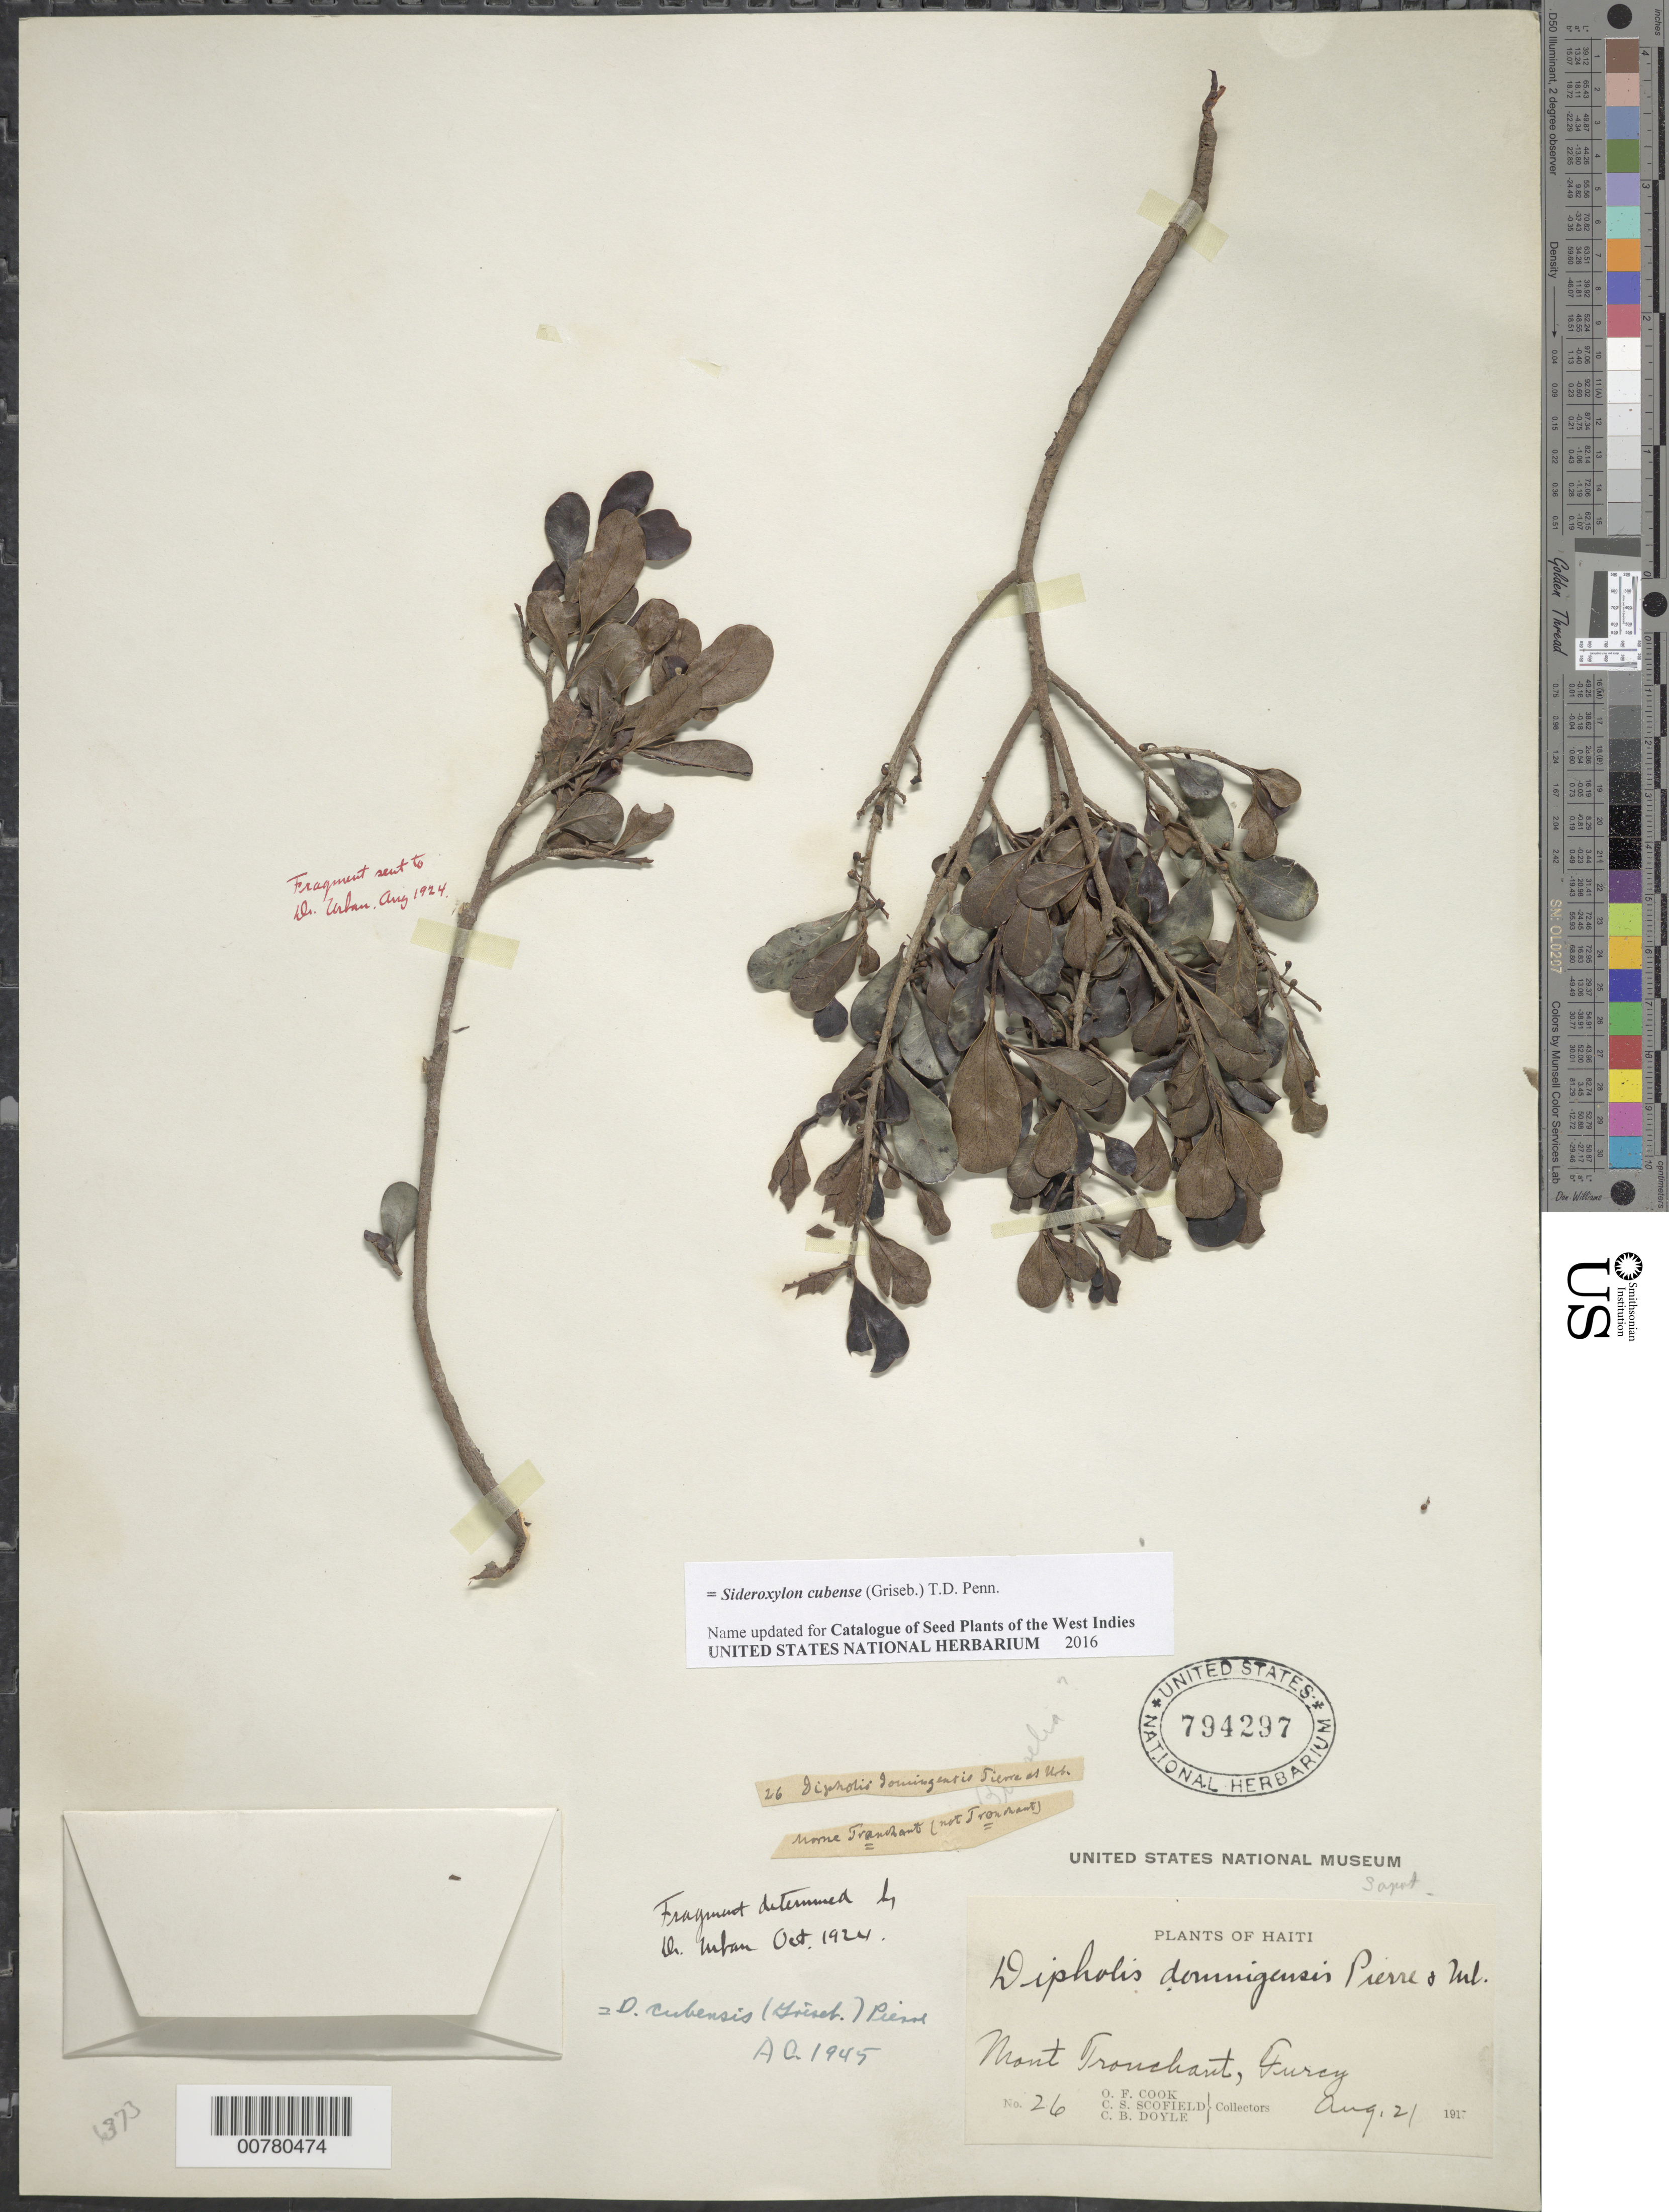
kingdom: Plantae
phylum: Tracheophyta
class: Magnoliopsida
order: Ericales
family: Sapotaceae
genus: Sideroxylon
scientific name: Sideroxylon cubense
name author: (Griseb.) T.D. Penn.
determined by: Cronquist, A. J.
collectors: O. F. Cook, C. Scofield & C. Doyle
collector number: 26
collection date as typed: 21 Aug 1917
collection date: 1917-08-21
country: Haiti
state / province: Óuest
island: Hispaniola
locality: Furcy, Mont Tranchant.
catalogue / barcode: US 794297